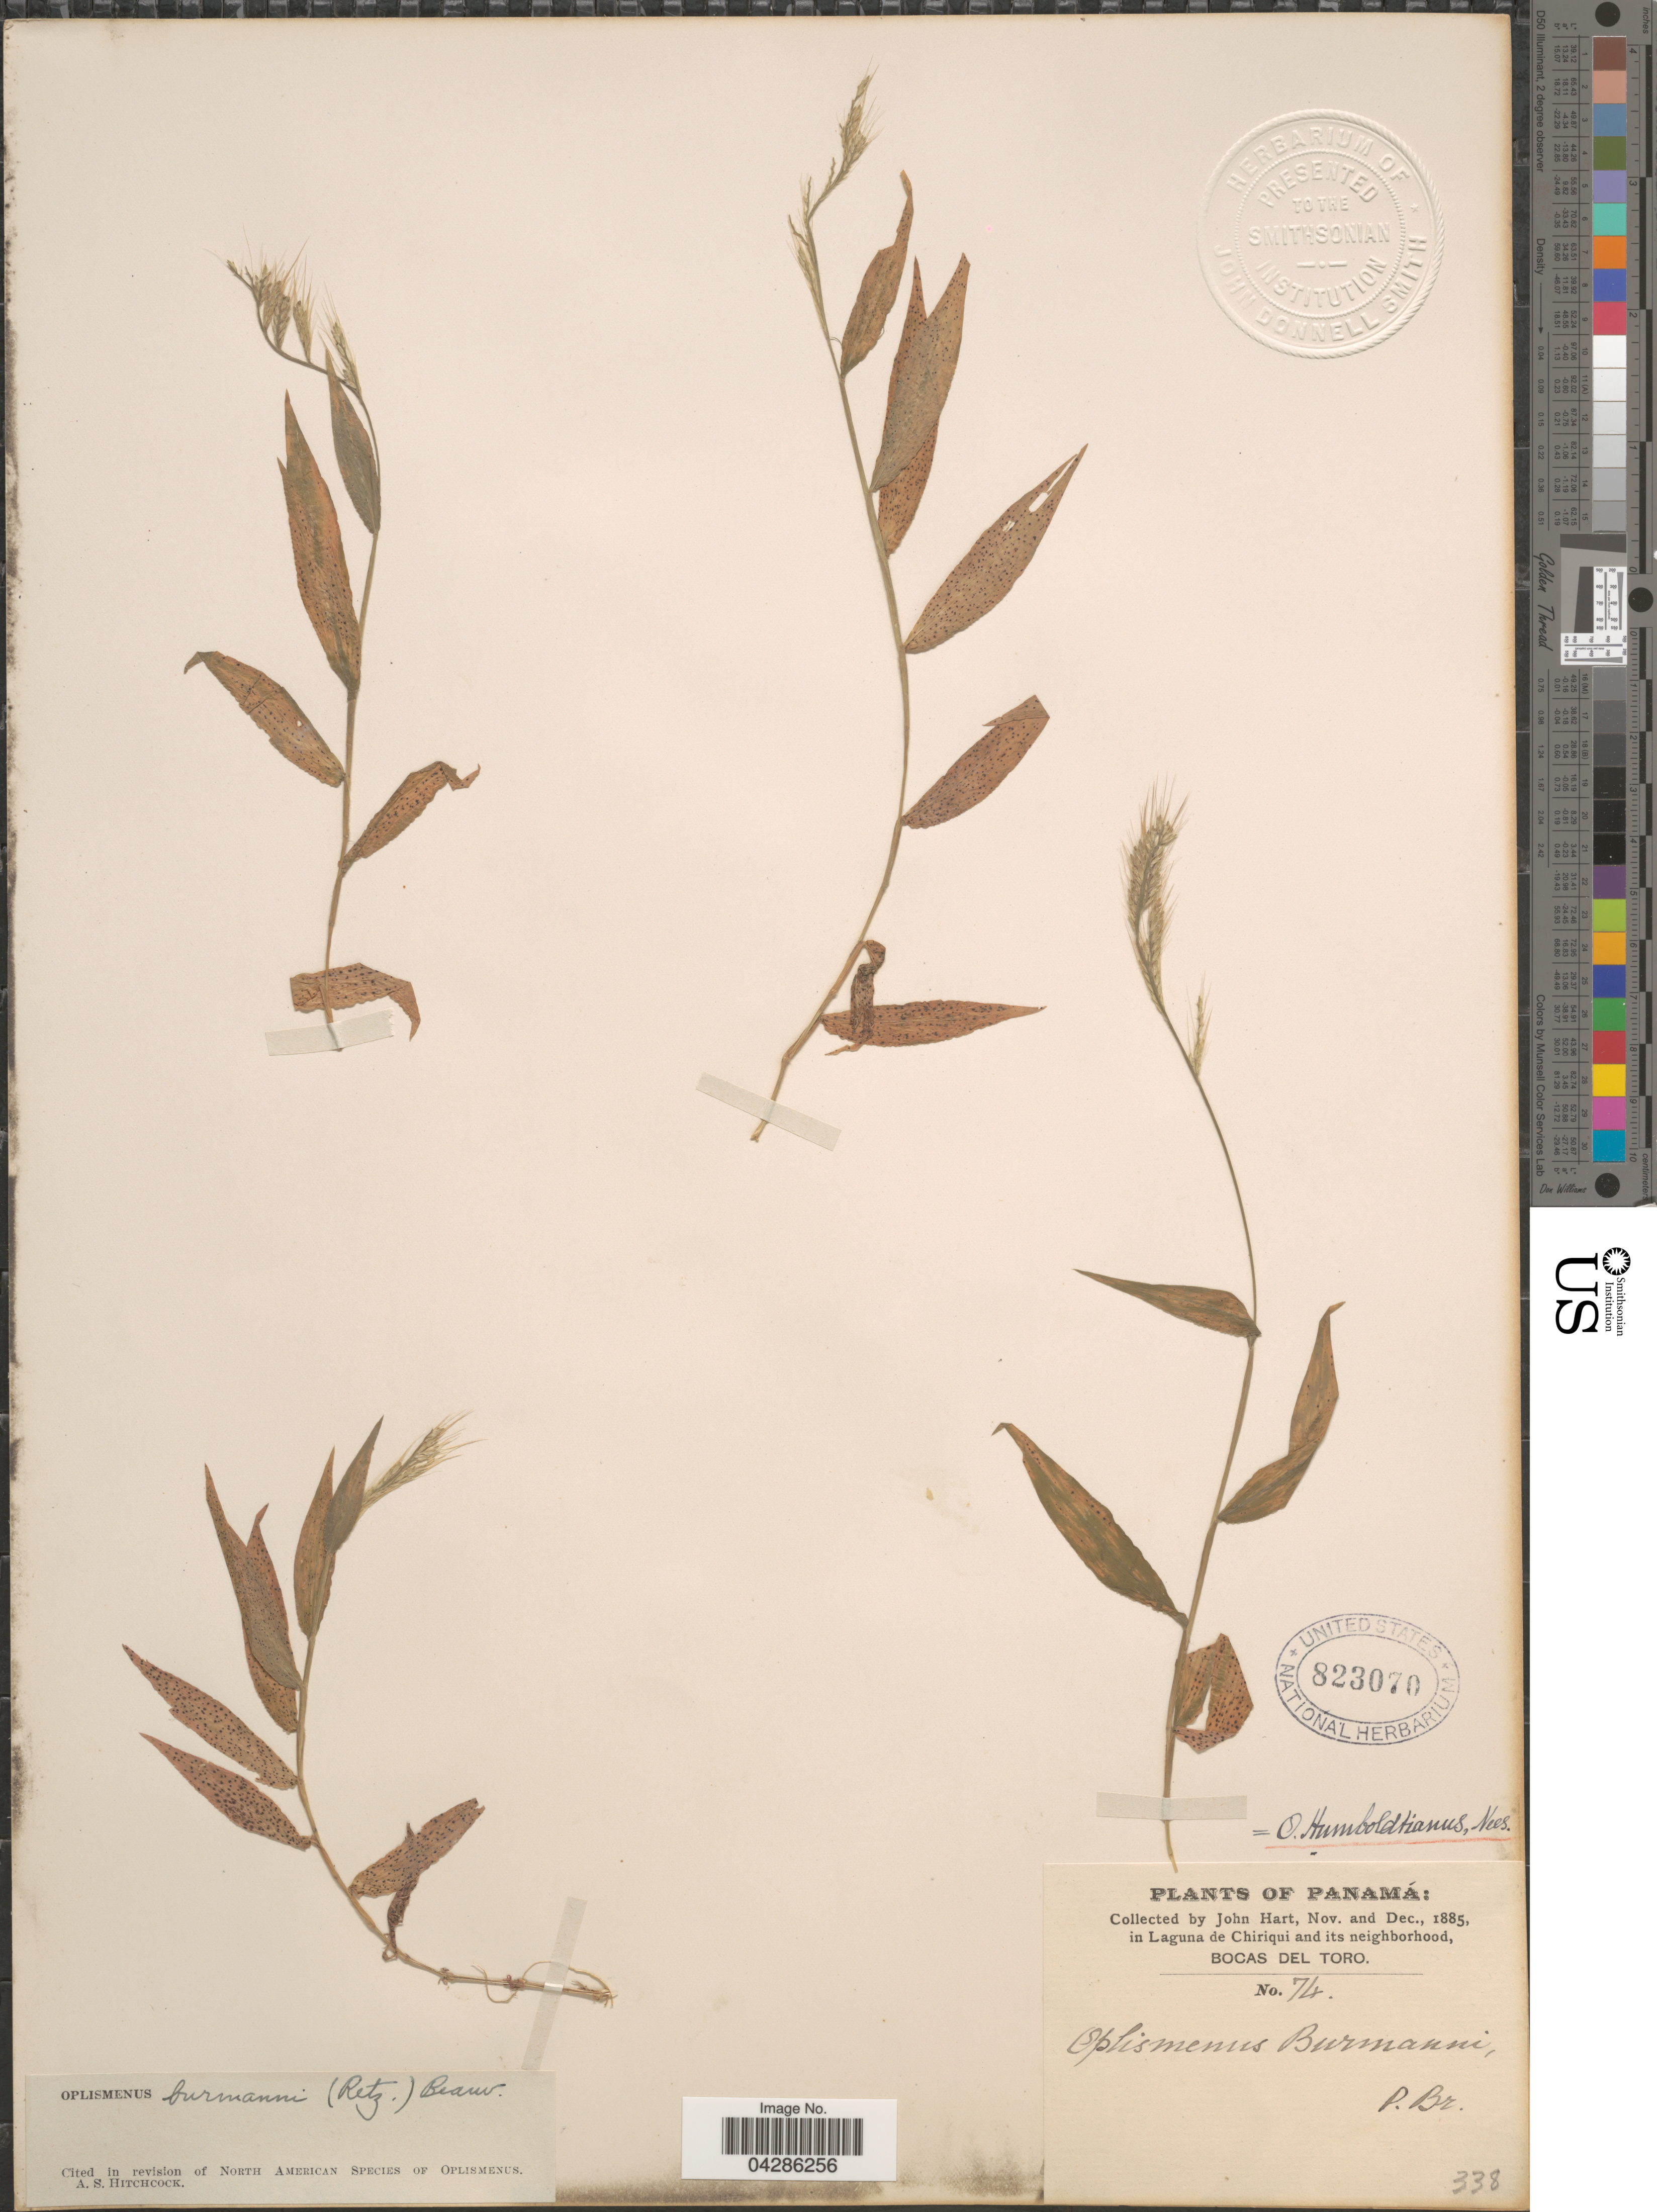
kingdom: Plantae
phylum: Tracheophyta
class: Liliopsida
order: Poales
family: Poaceae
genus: Oplismenus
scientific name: Oplismenus burmannii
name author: (Retz.) P. Beauv.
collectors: J. H. Hart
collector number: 74/338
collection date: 1885-11/1885-12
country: Panama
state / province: Bocas del Toro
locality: In Laguna de Chiriqui and its neighborhood.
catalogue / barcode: US 823070